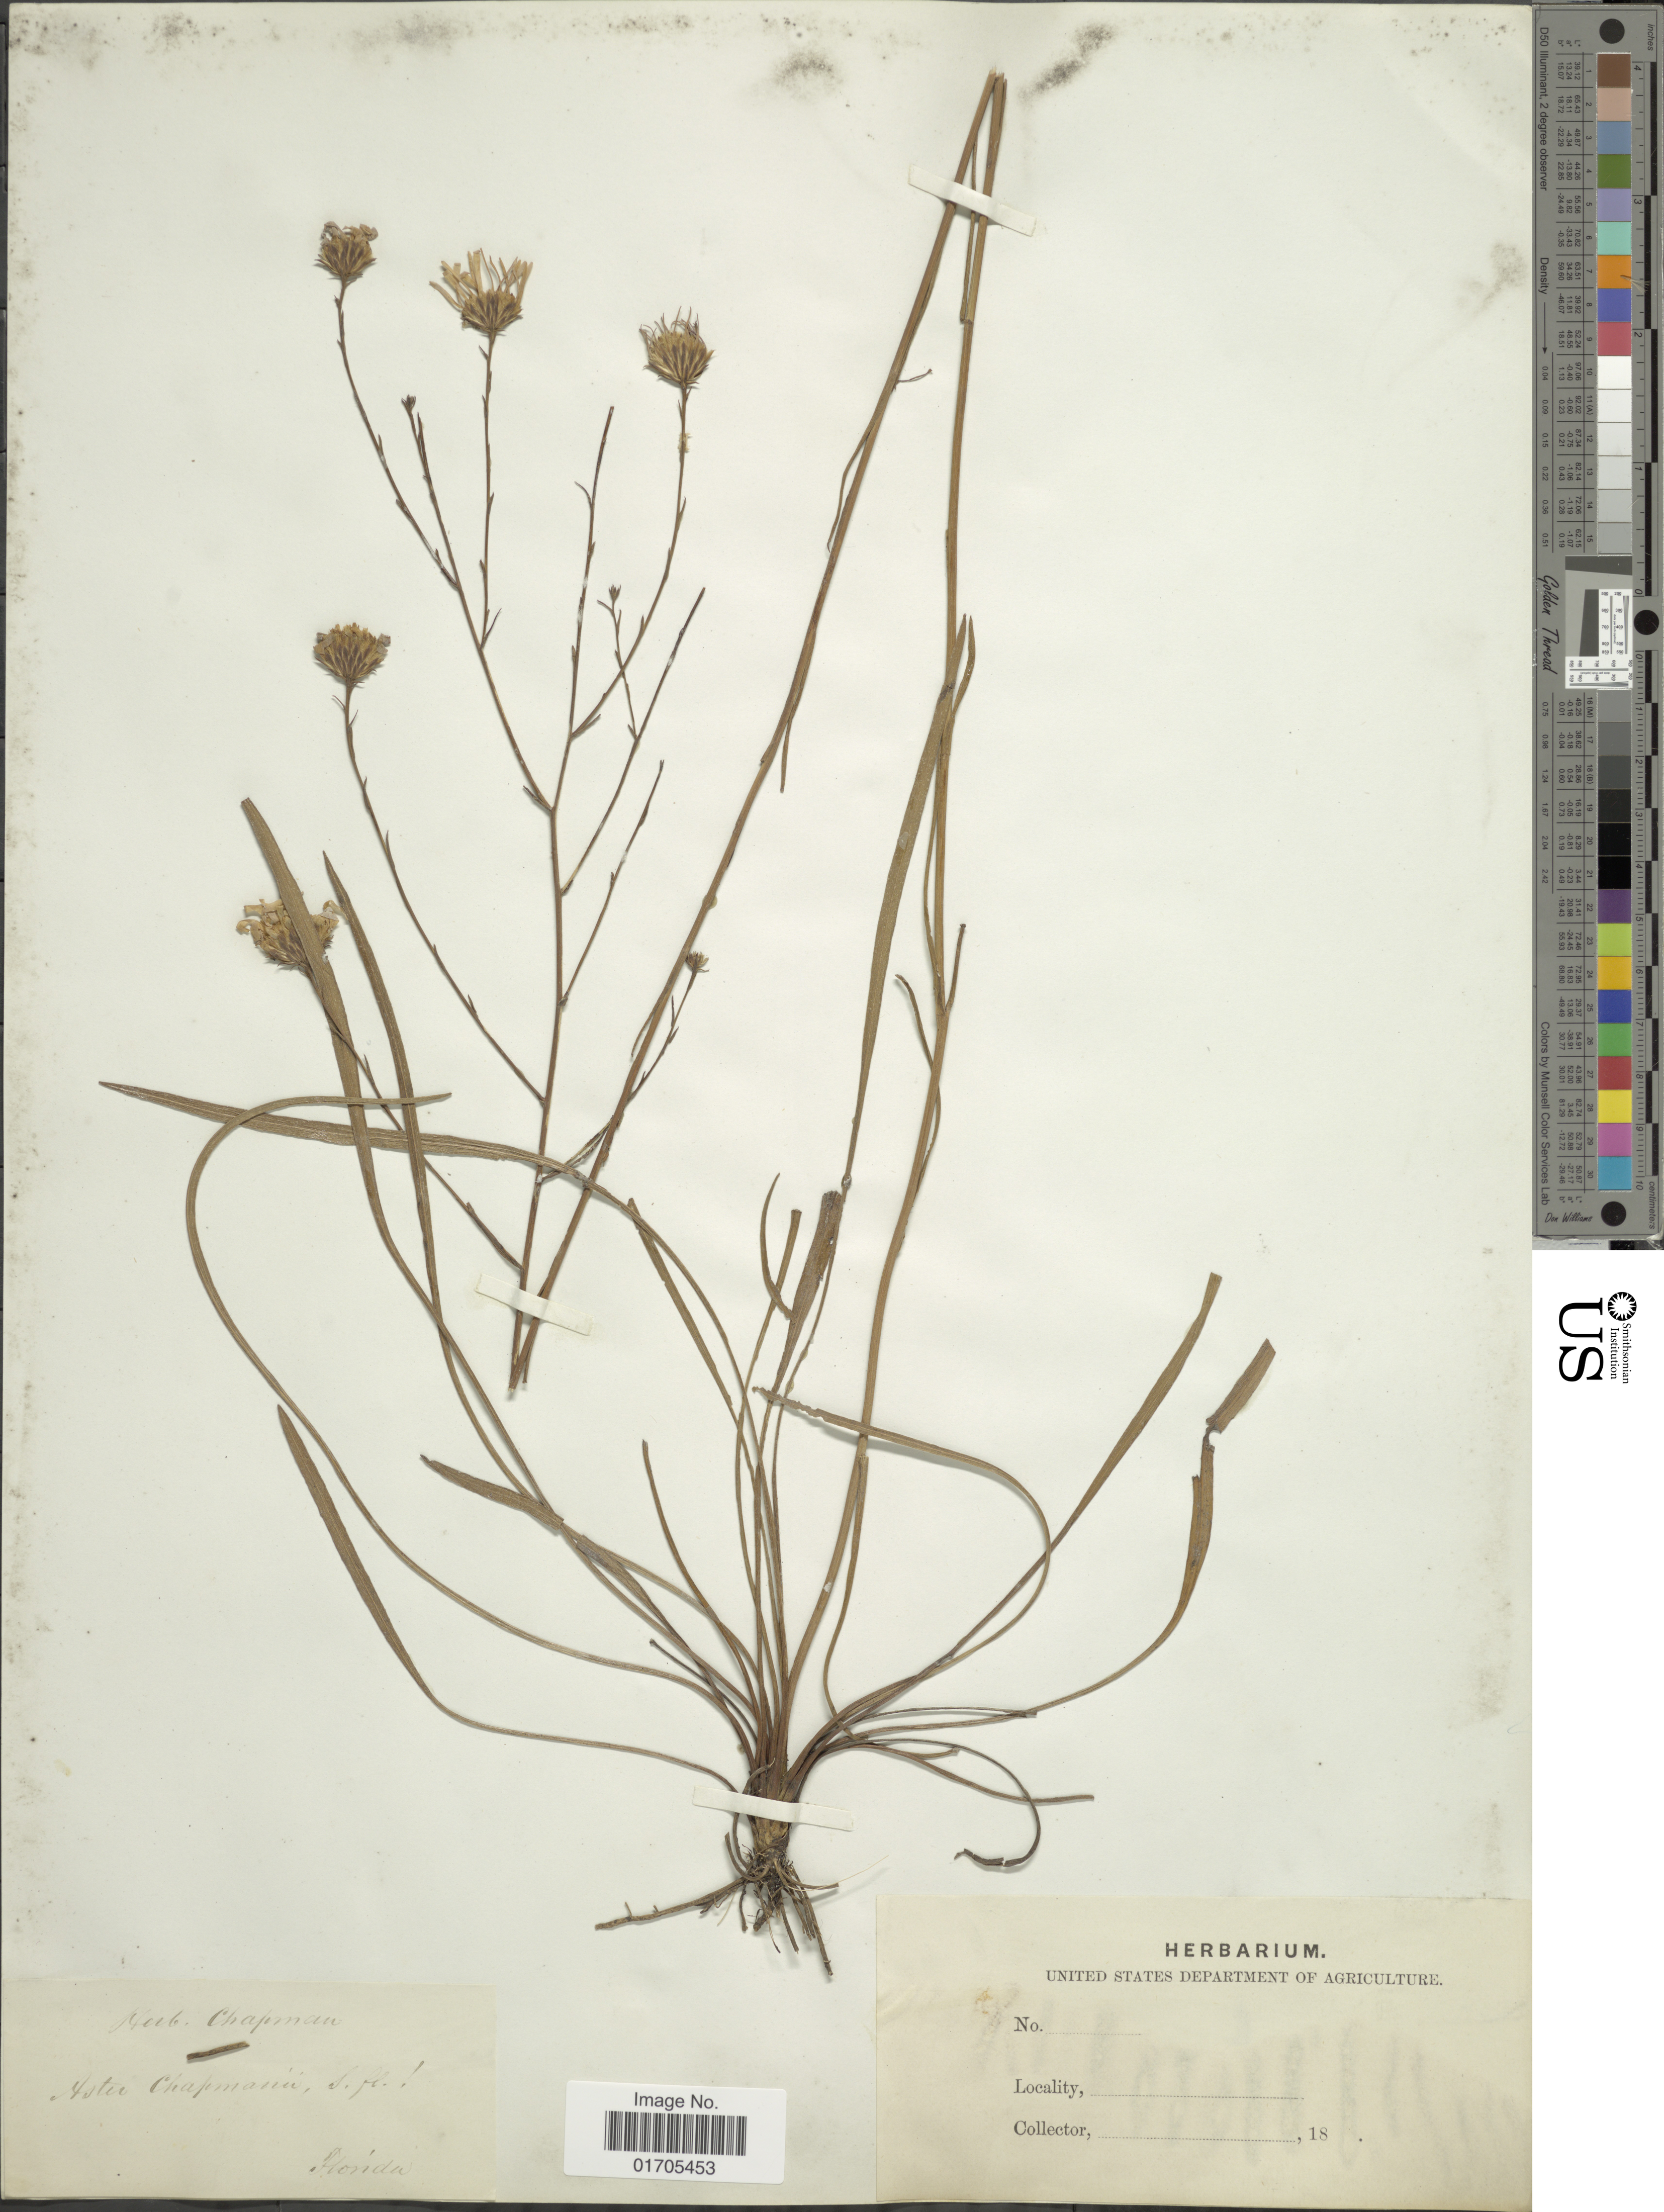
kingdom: Plantae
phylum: Tracheophyta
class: Magnoliopsida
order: Asterales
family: Asteraceae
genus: Eurybia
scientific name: Eurybia chapmanii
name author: (Torr. & A. Gray) G.L. Nesom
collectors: ex herb. Chapman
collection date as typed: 18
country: United States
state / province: Florida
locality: Florida